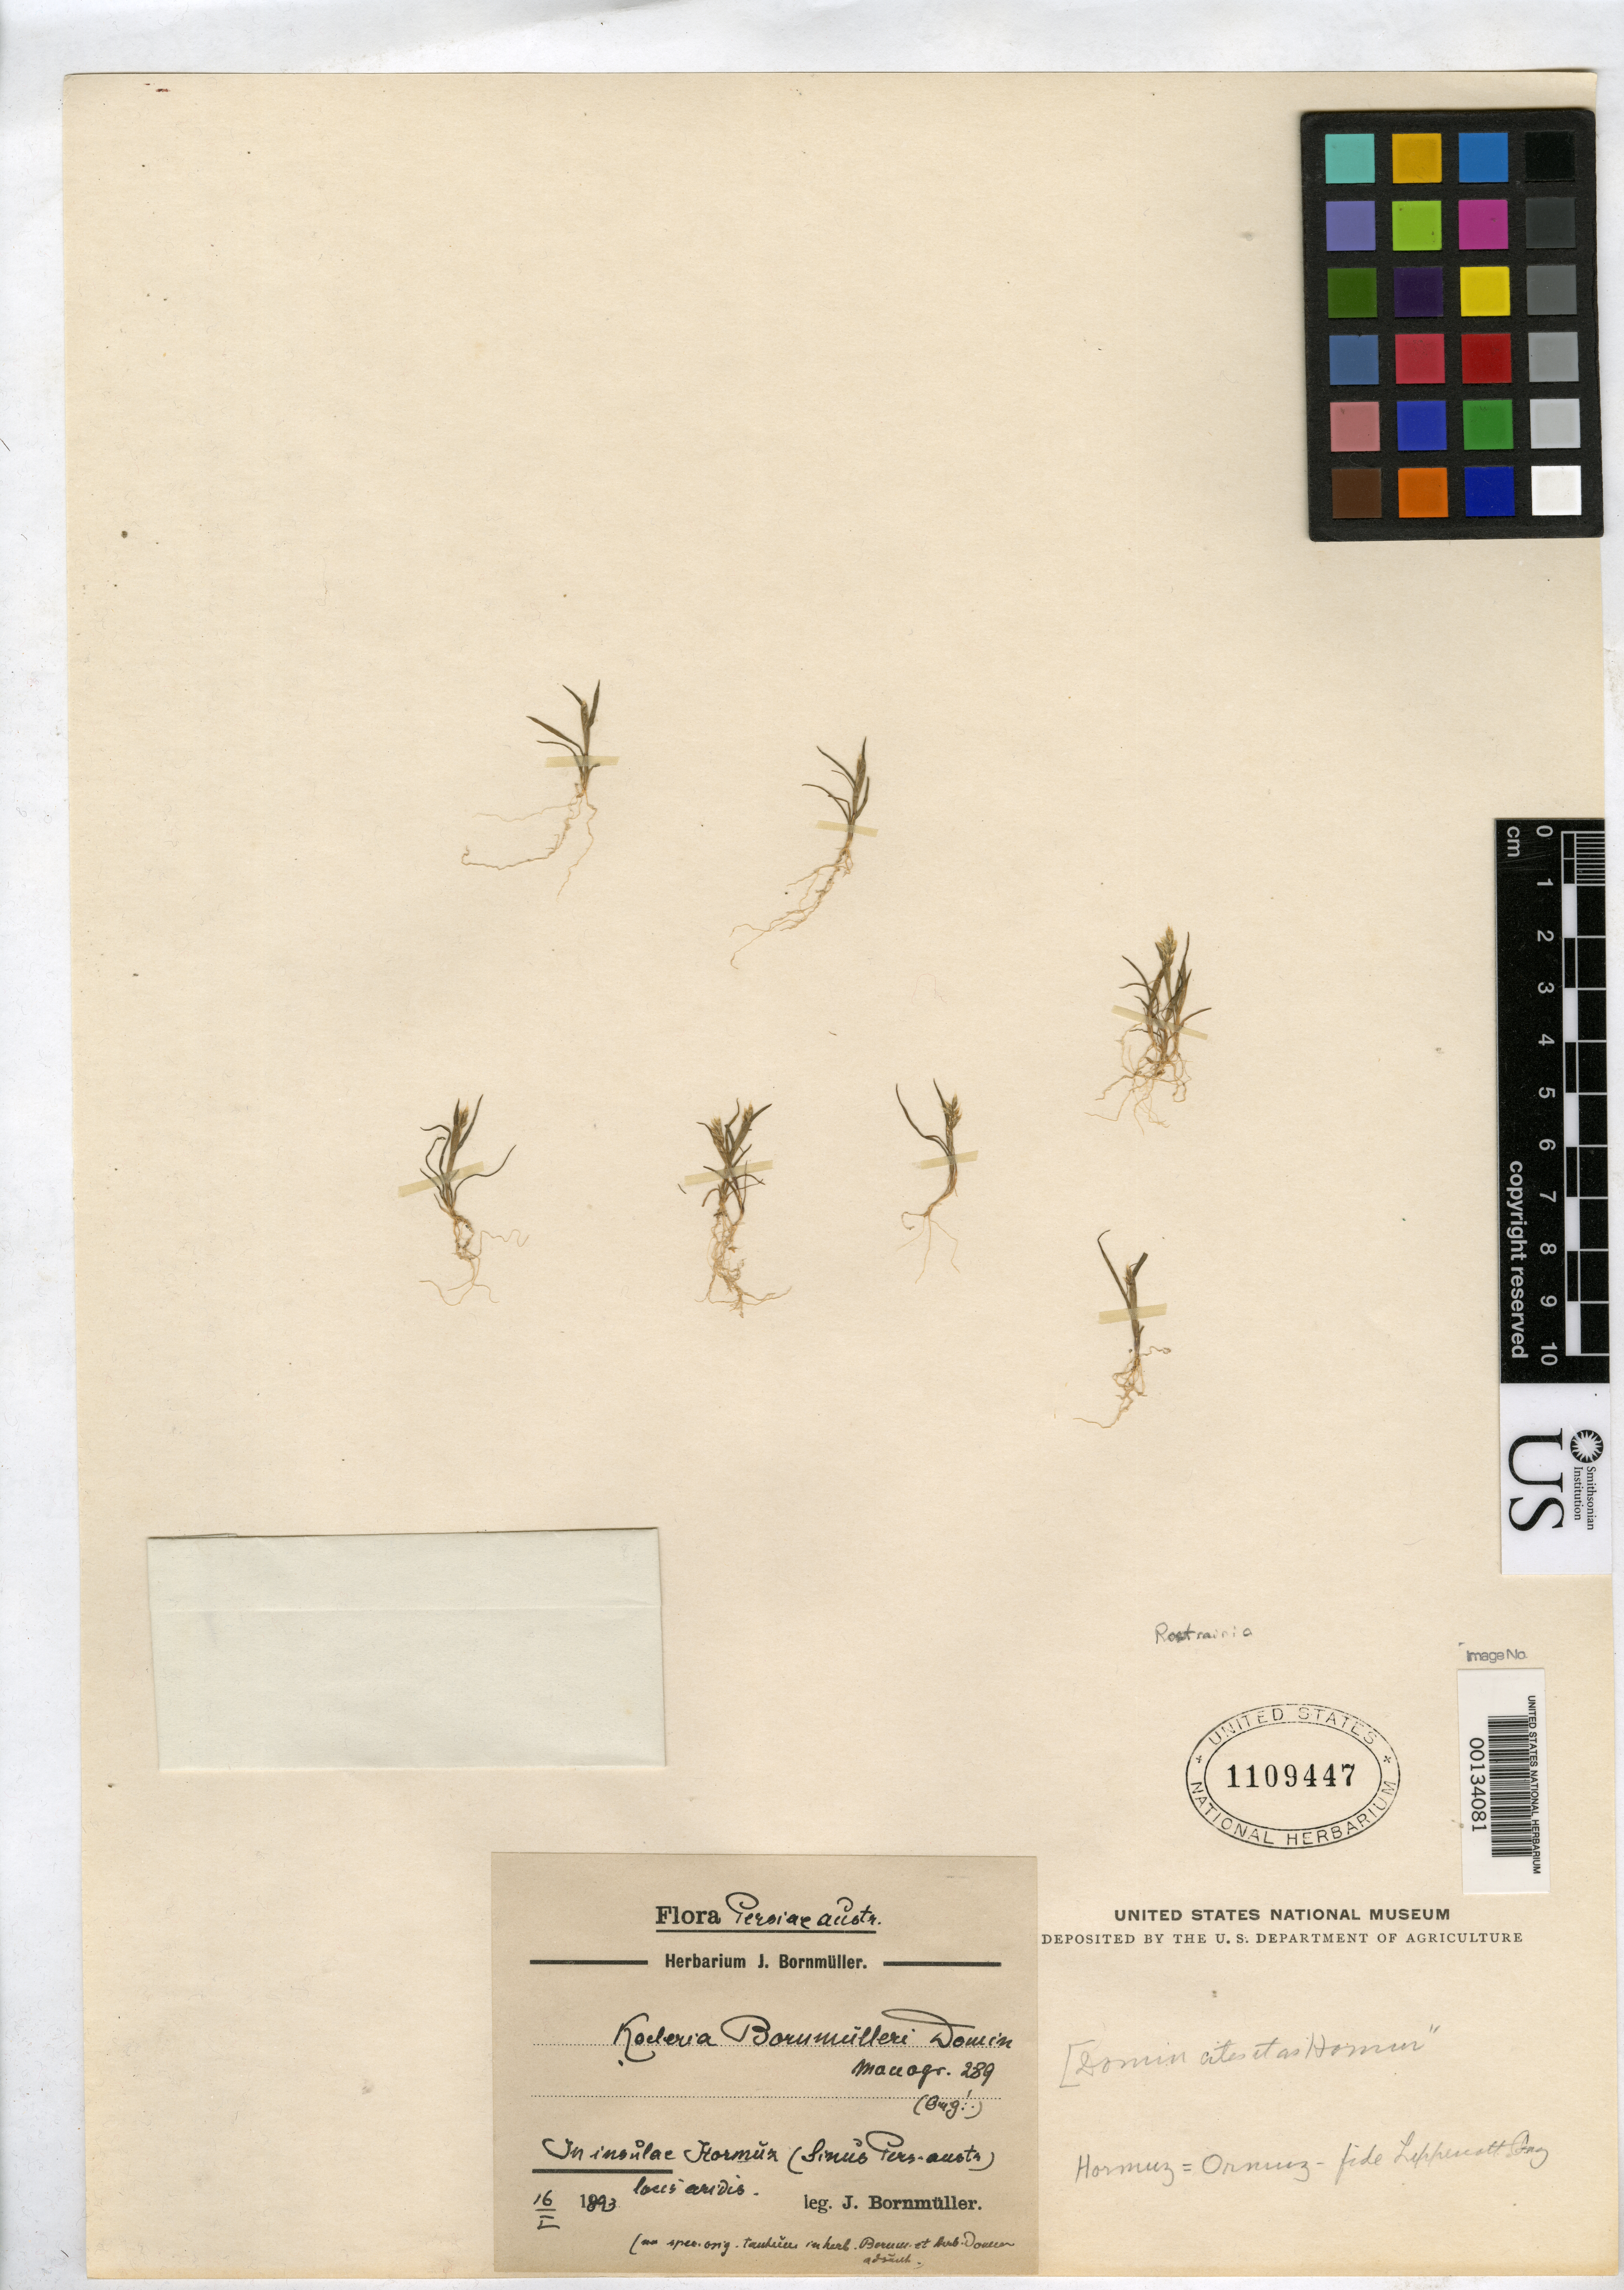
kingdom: Plantae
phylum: Tracheophyta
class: Liliopsida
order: Poales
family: Poaceae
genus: Koeleria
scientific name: Koeleria bornmulleri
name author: Domin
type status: Type Collection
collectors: J. Bornmüller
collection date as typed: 1893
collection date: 1893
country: Iran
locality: In arenosis insulae Hormuz.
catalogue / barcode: US 1109447